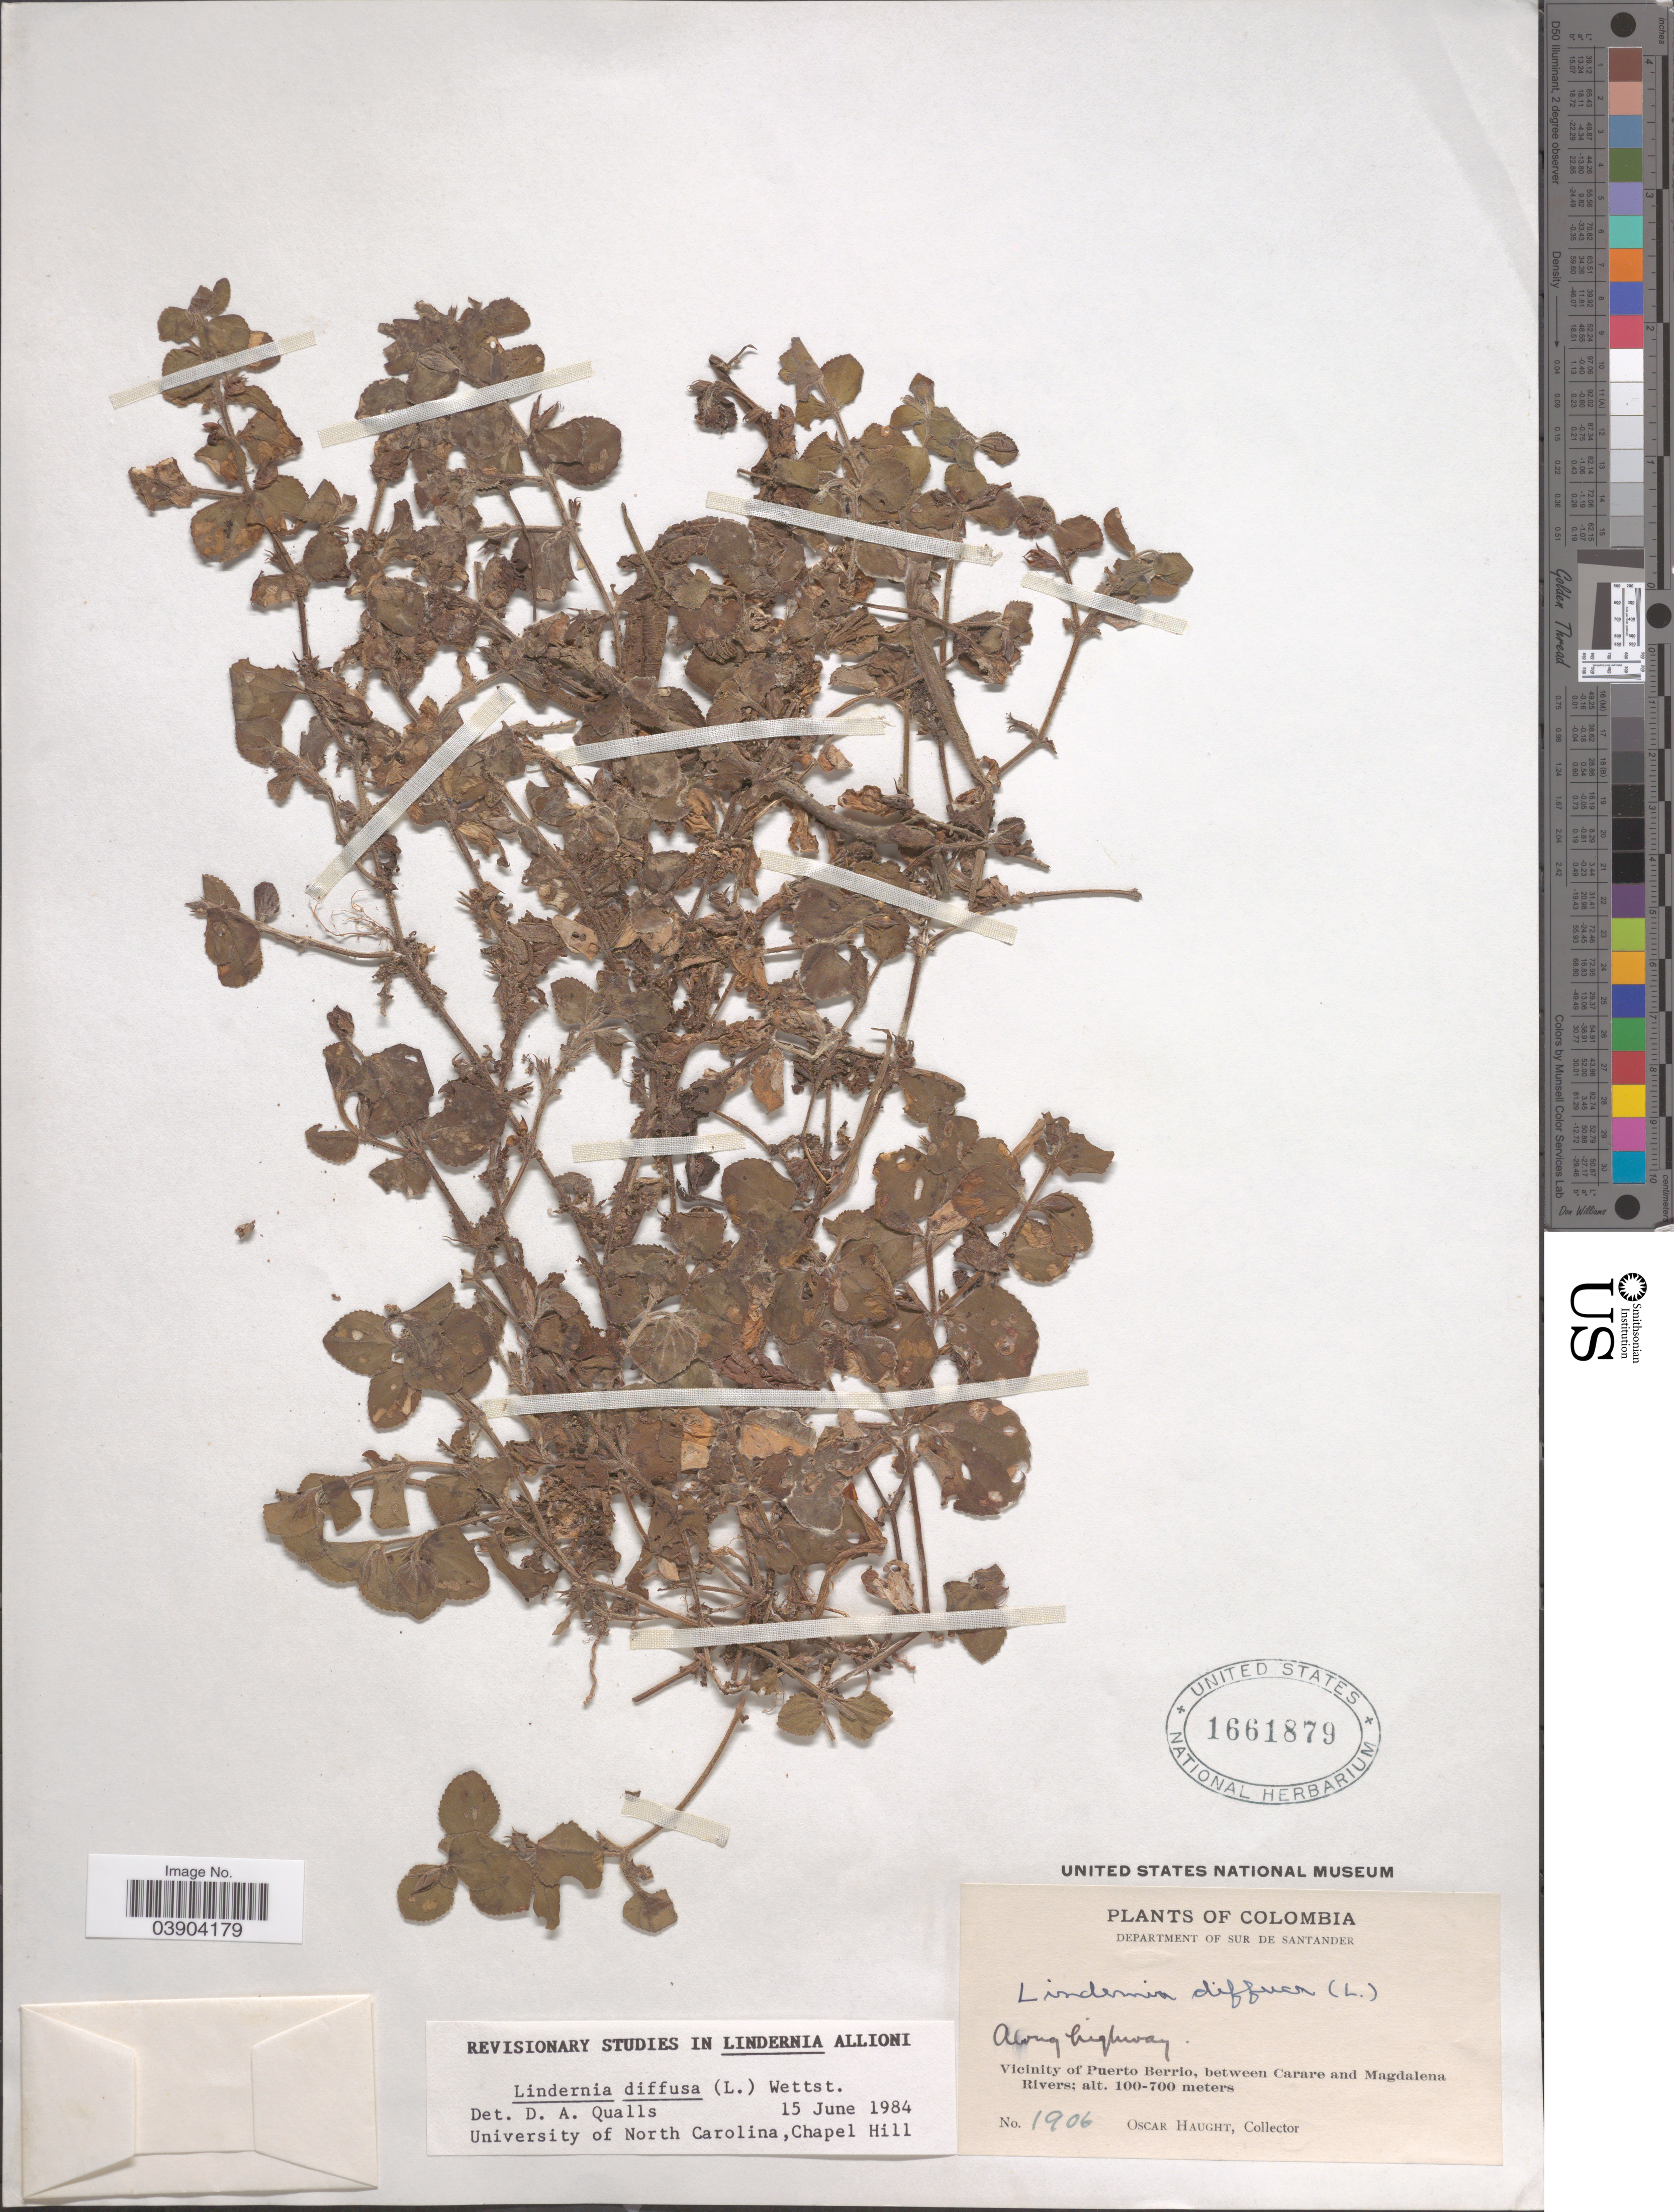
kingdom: Plantae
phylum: Tracheophyta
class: Magnoliopsida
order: Lamiales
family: Linderniaceae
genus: Lindernia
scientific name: Lindernia diffusa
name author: (L.) Wettst.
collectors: O. L. Haught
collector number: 1906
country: Colombia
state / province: Santander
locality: Department of Sur de Santander. Vicinity of Puerto Berrio, between Carare and Magdalena Rivers.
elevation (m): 100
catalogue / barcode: US 1661879